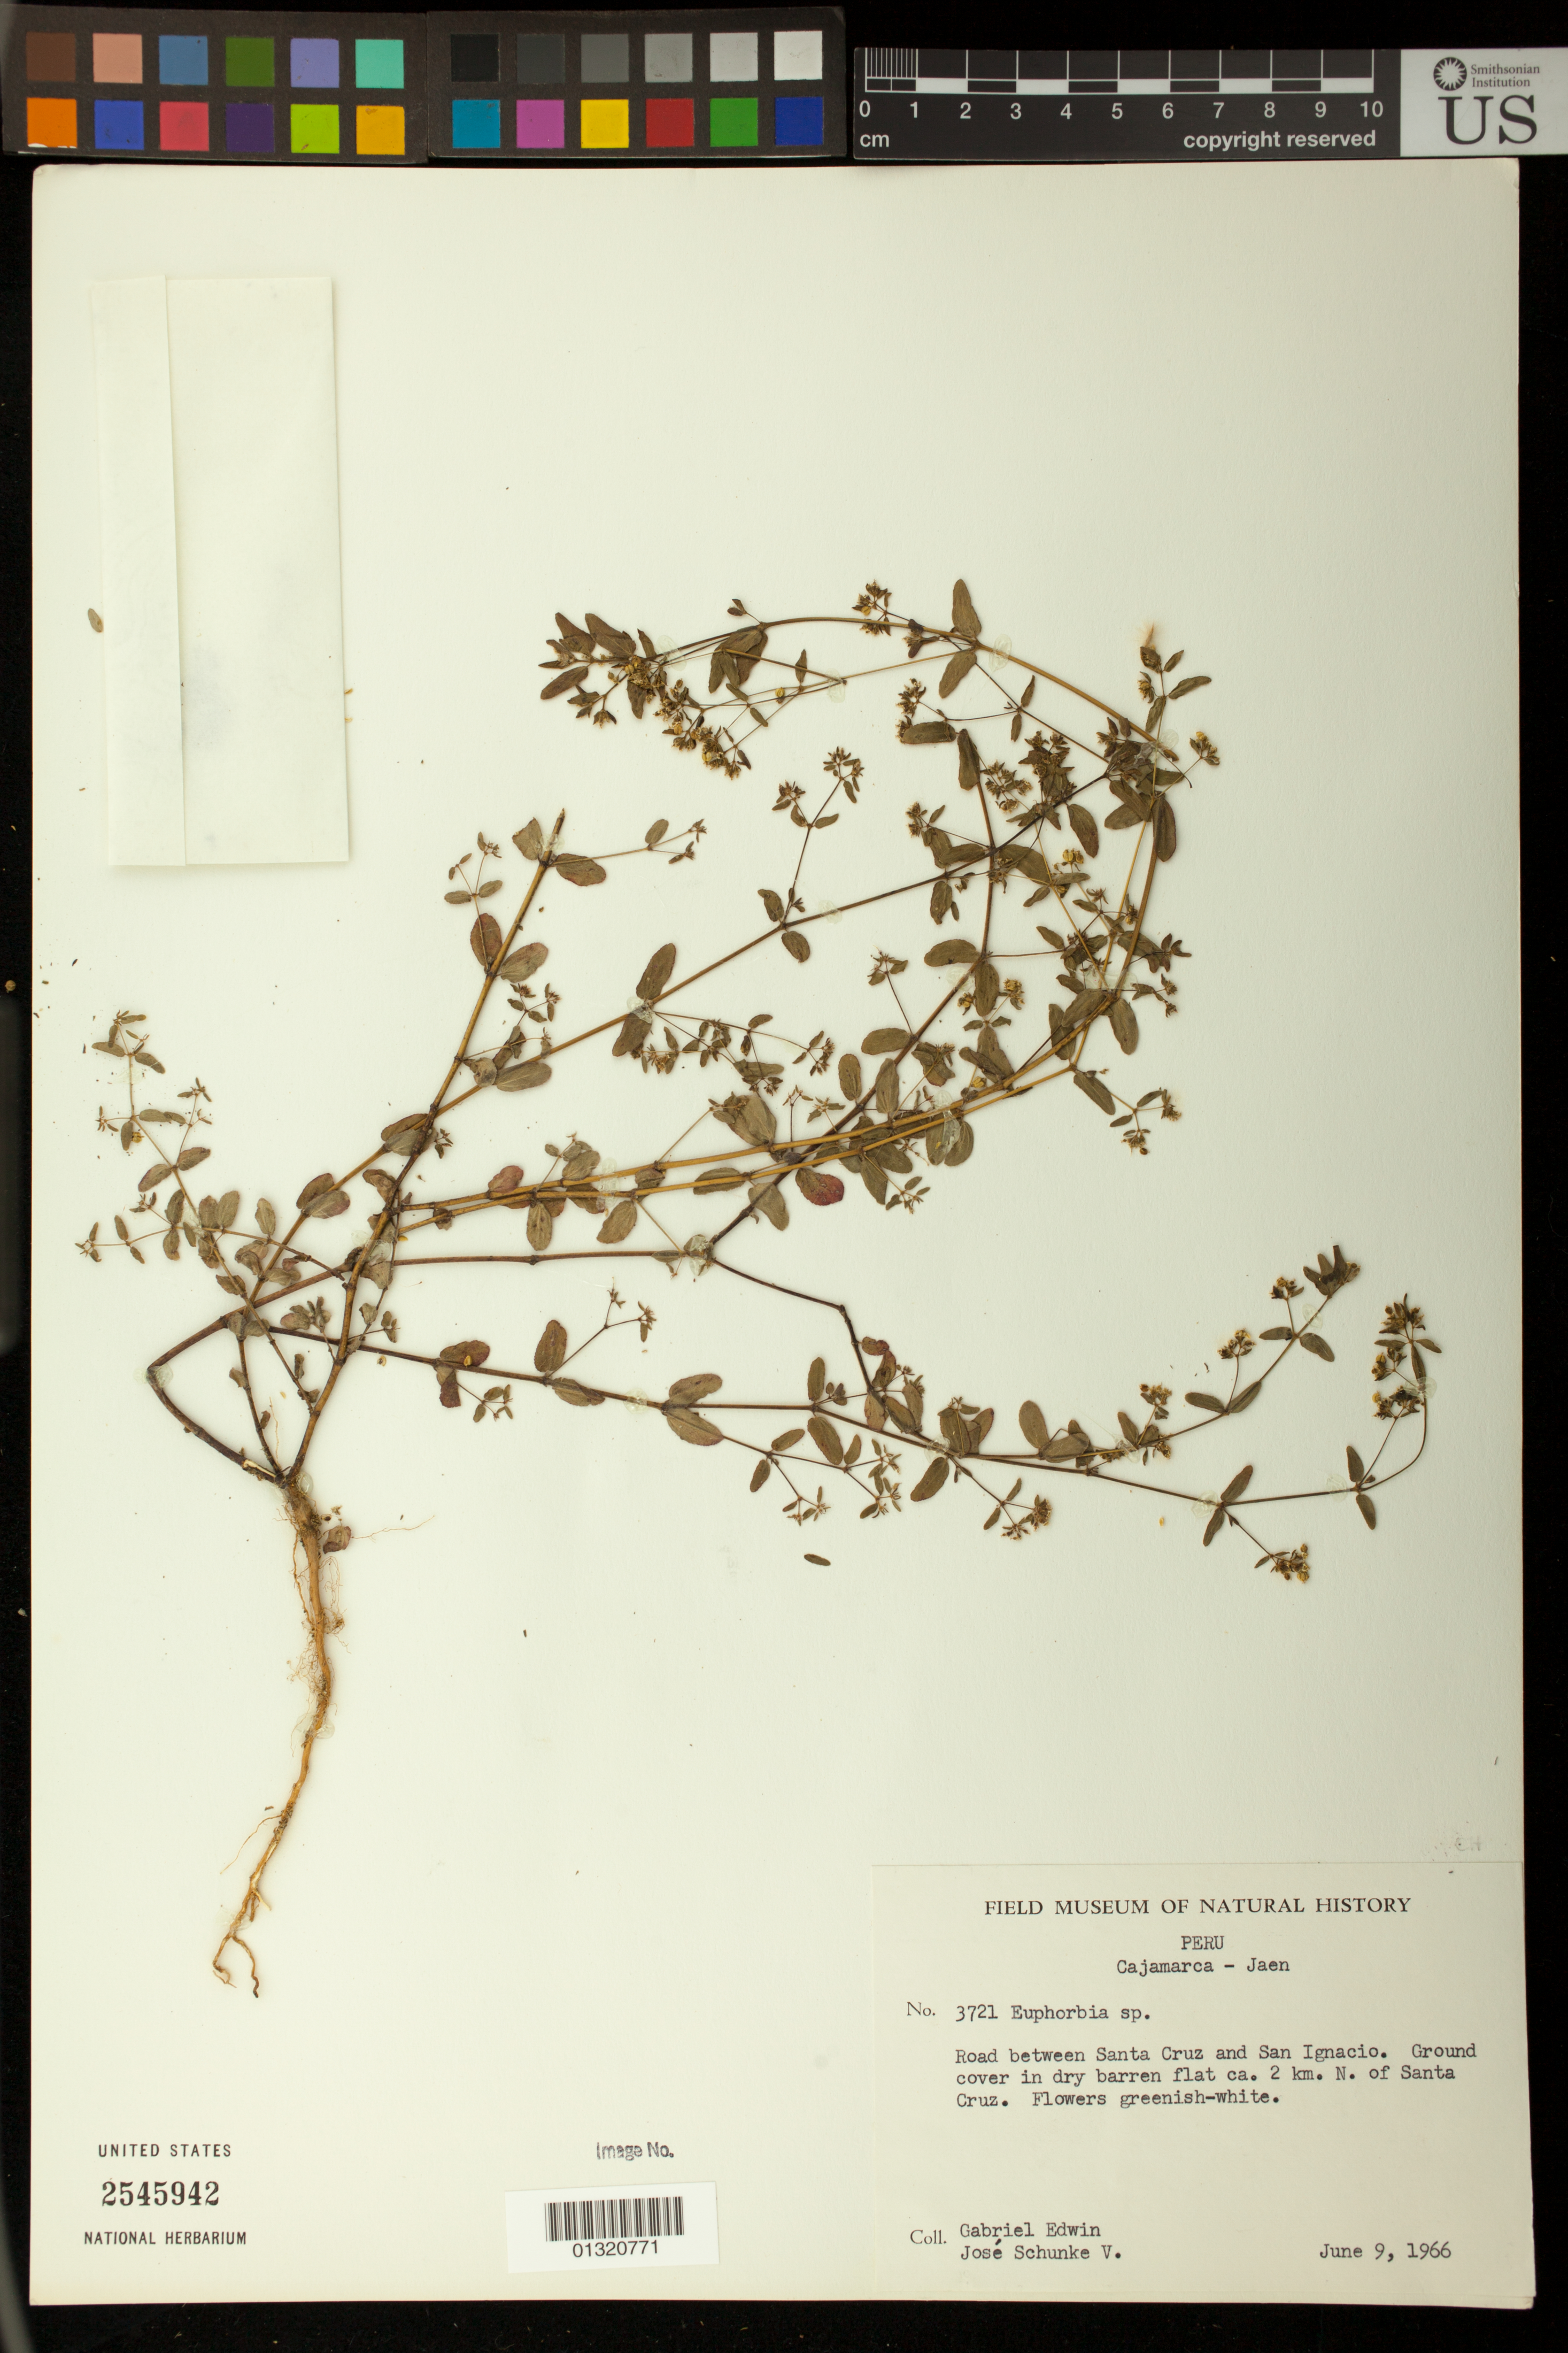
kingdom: Plantae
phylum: Tracheophyta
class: Magnoliopsida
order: Malpighiales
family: Euphorbiaceae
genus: Euphorbia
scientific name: Euphorbia sp.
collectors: G. Edwin & J. Schunke Vigo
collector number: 3721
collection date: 1966-06-09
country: Peru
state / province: Cajamarca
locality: Jaen. Road between Santa Cruz and San Ignacio.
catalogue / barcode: US 2545942